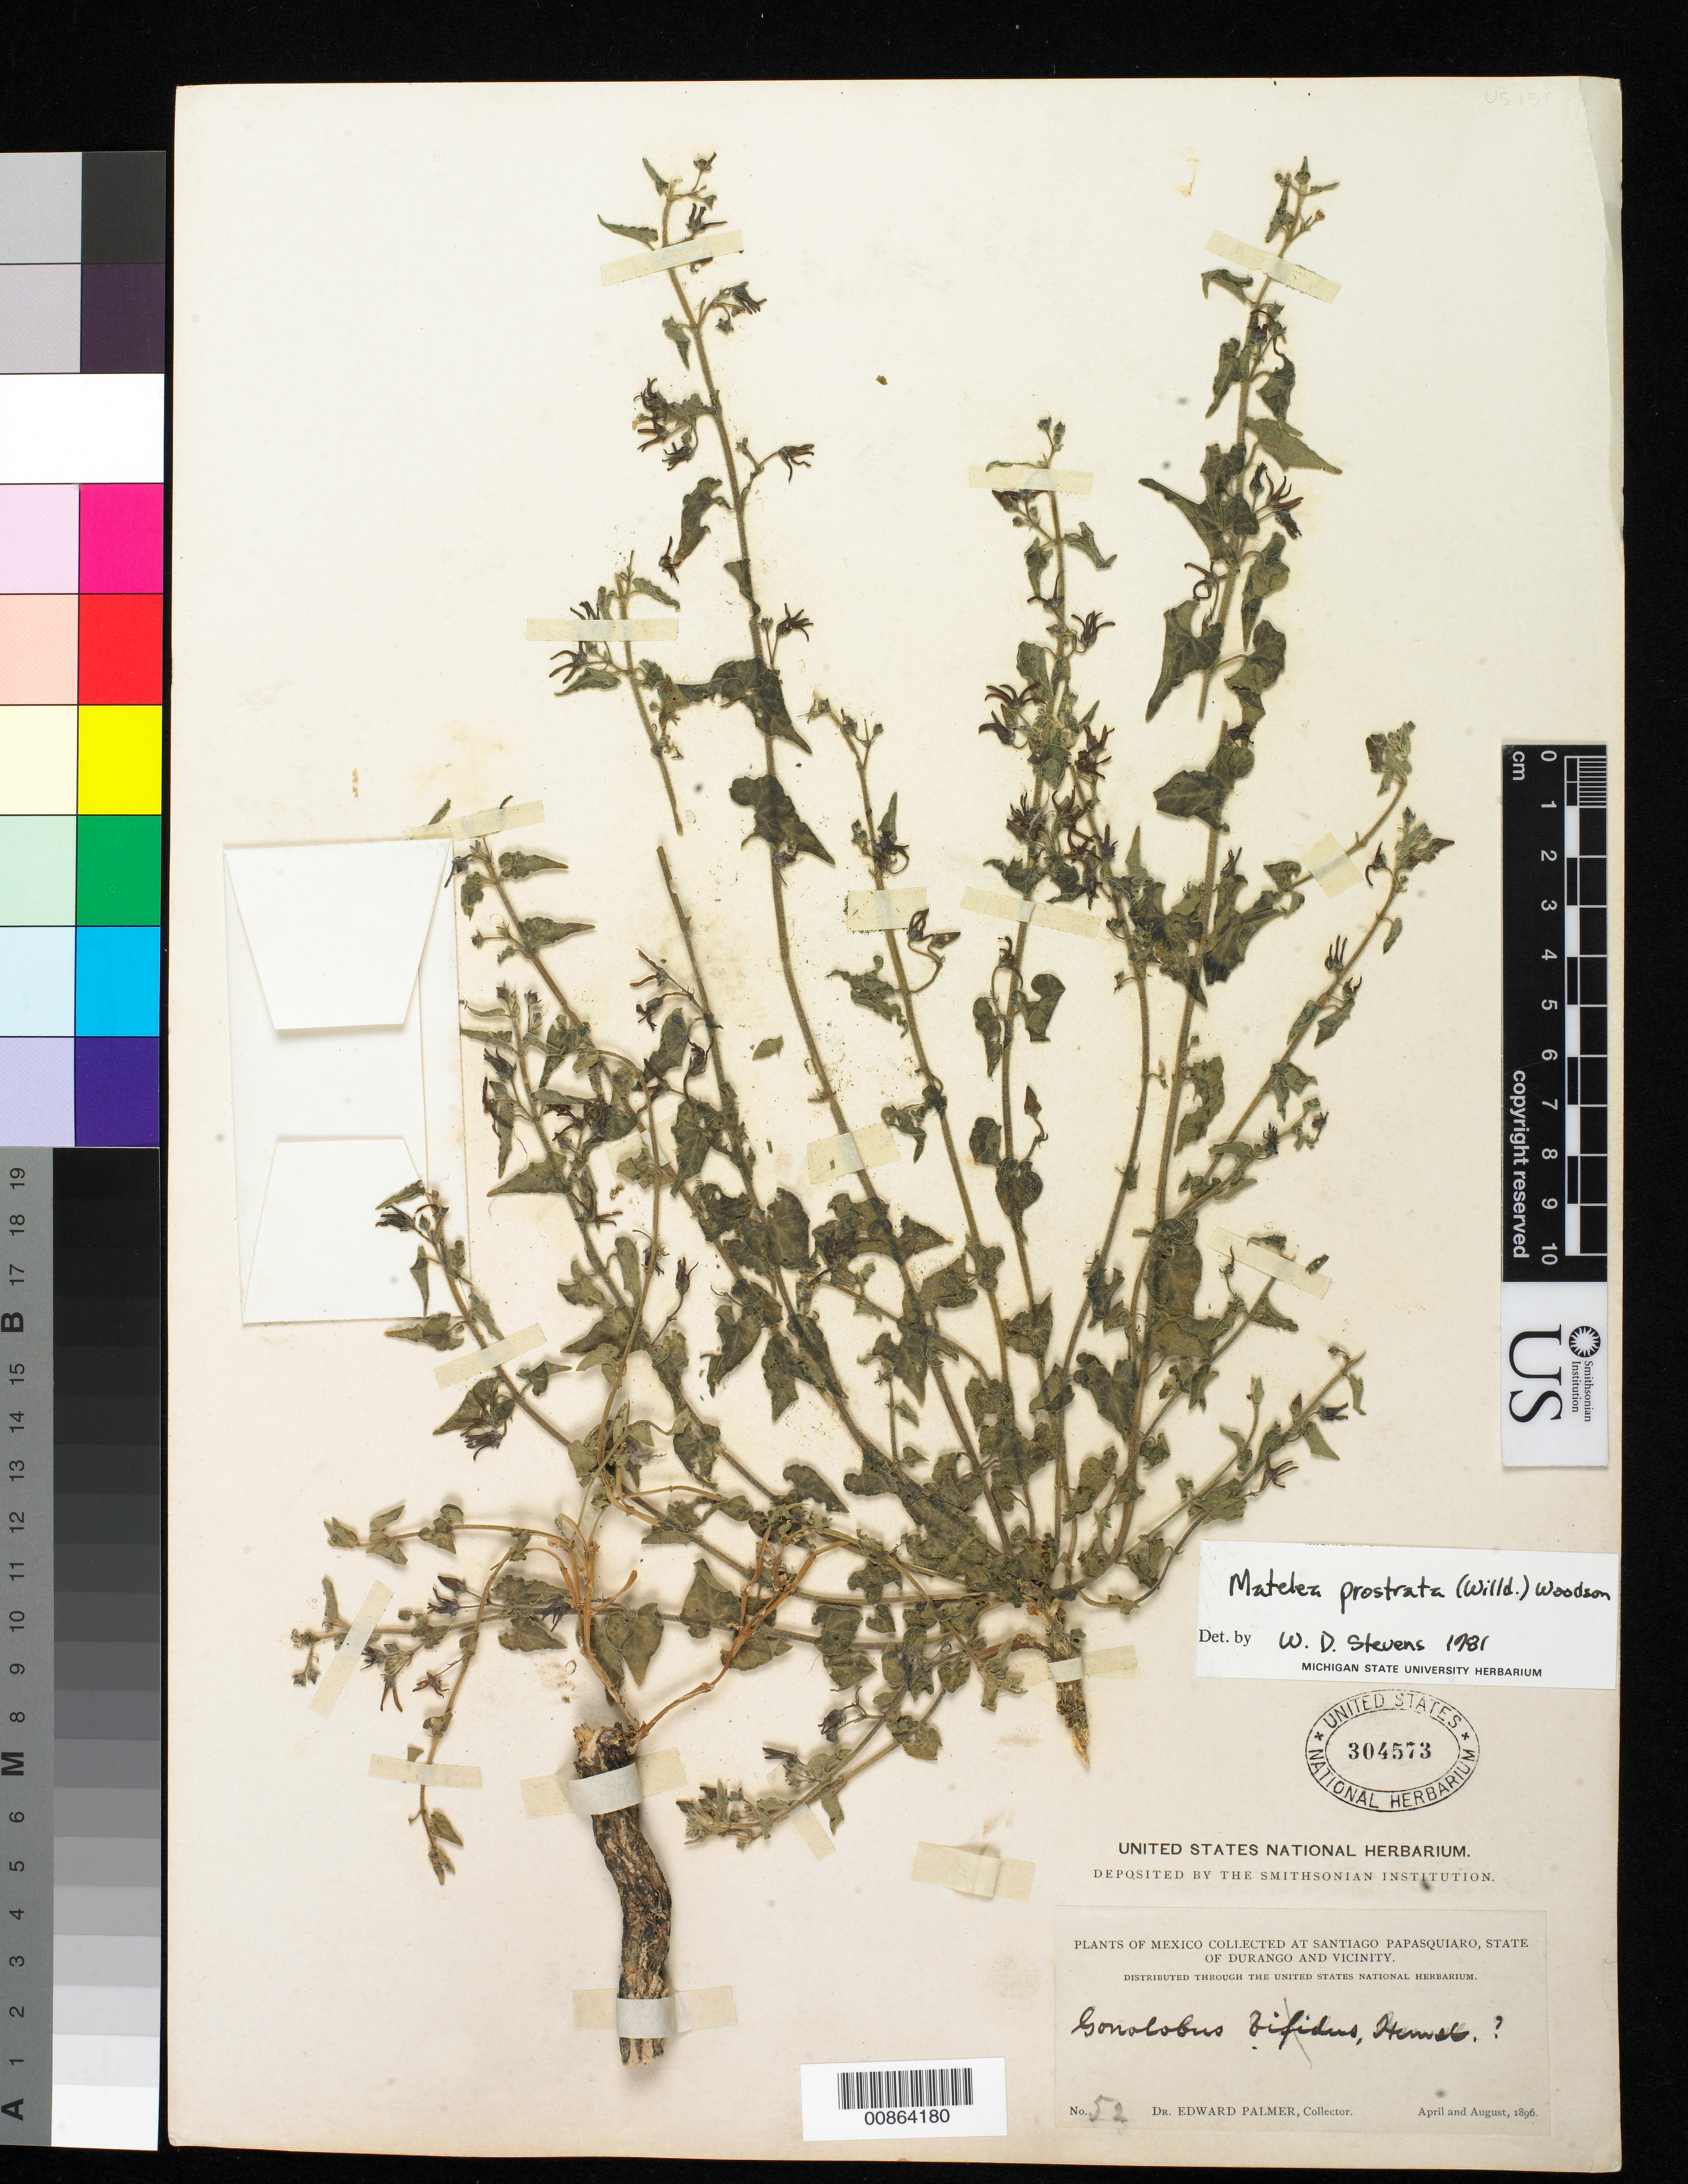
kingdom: Plantae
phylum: Tracheophyta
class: Magnoliopsida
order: Gentianales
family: Apocynaceae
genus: Matelea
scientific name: Matelea prostrata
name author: (Cav.) Woodson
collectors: E. Palmer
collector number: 52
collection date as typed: Apr 1896 to -- Aug 1896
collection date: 1896-04/1896-08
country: Mexico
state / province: Durango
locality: Santiago Papasquiaro, Durango and vicinity.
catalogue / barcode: US 304573